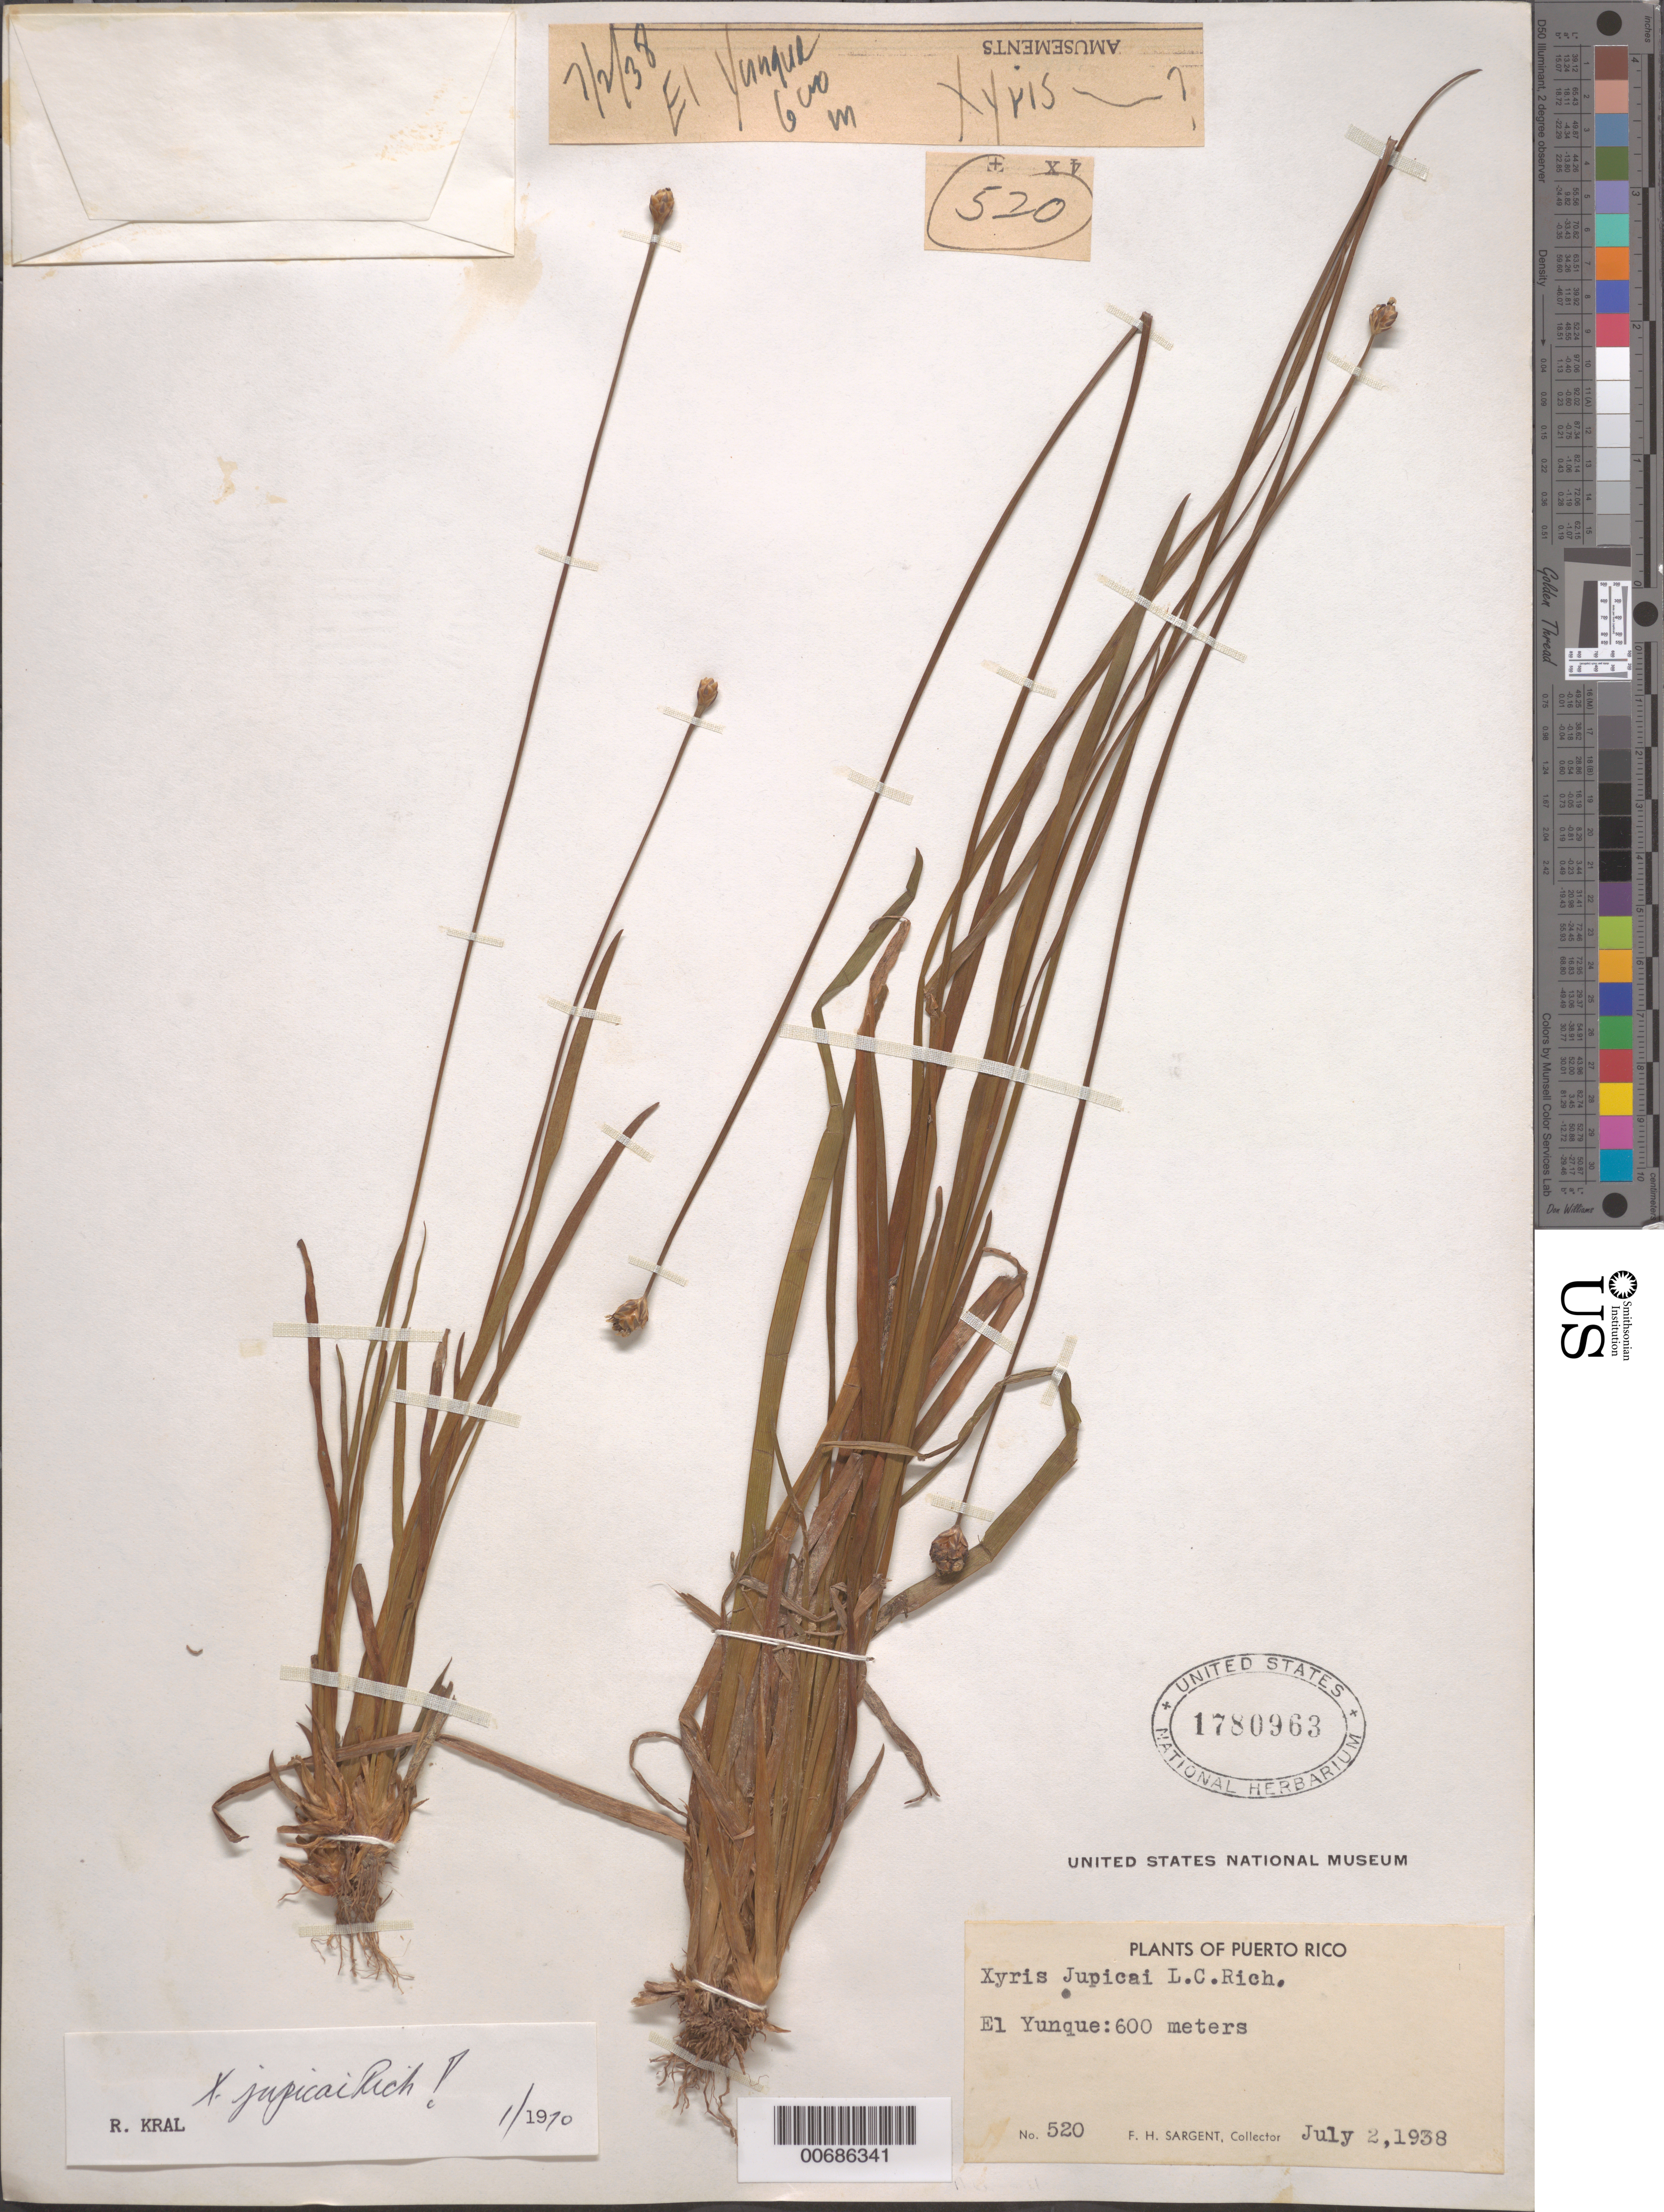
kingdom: Plantae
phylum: Tracheophyta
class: Liliopsida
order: Poales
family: Xyridaceae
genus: Xyris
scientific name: Xyris jupicai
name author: Rich.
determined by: Kral, Robert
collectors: F. H. Sargent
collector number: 520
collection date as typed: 02 Jul 1938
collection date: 1938-07-02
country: Puerto Rico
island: Greater Antilles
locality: El Yunque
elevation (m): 600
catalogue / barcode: US 1780963